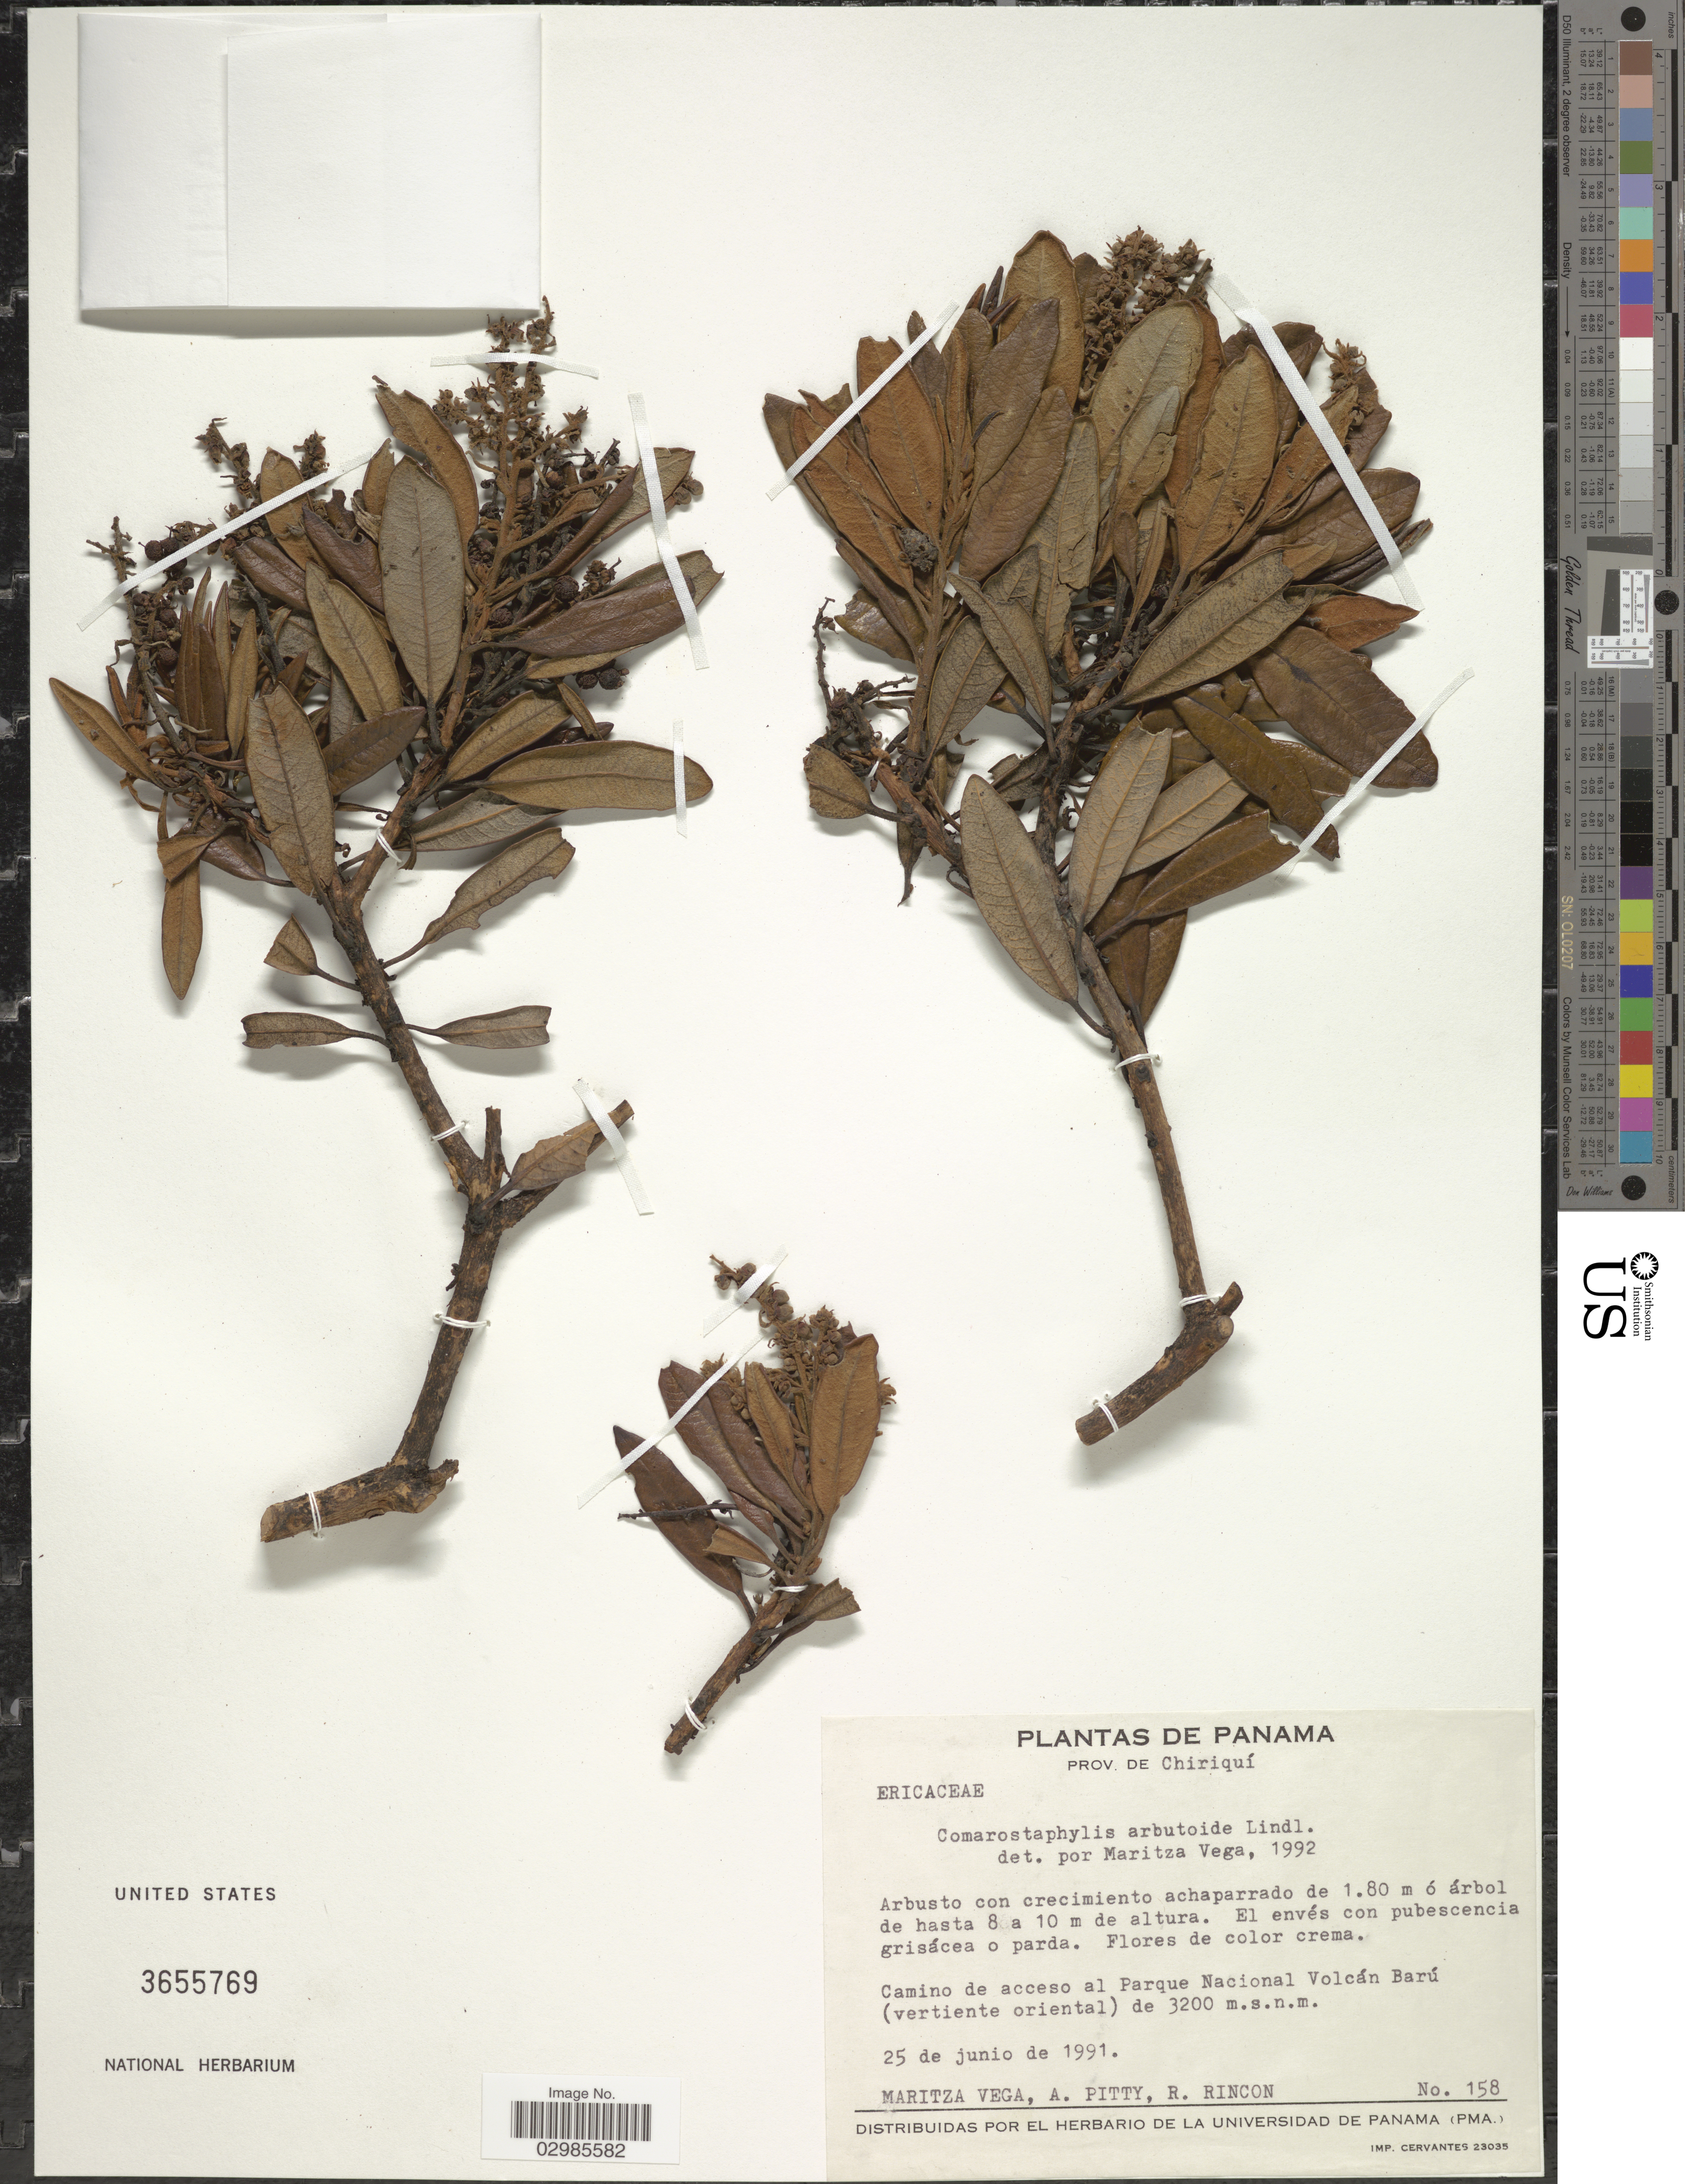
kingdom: Plantae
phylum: Tracheophyta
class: Magnoliopsida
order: Ericales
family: Ericaceae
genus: Comarostaphylis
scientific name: Comarostaphylis arbutoides subsp. arbutoides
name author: Lindl.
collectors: M. Vega, A. Pitty & R. Rincon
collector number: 158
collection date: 1991-06-25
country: Panama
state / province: Chiriqui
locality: Camino de acceso al Parque Nacional Volcán Barú (vertiente oriental).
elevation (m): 3200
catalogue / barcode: US 3655769